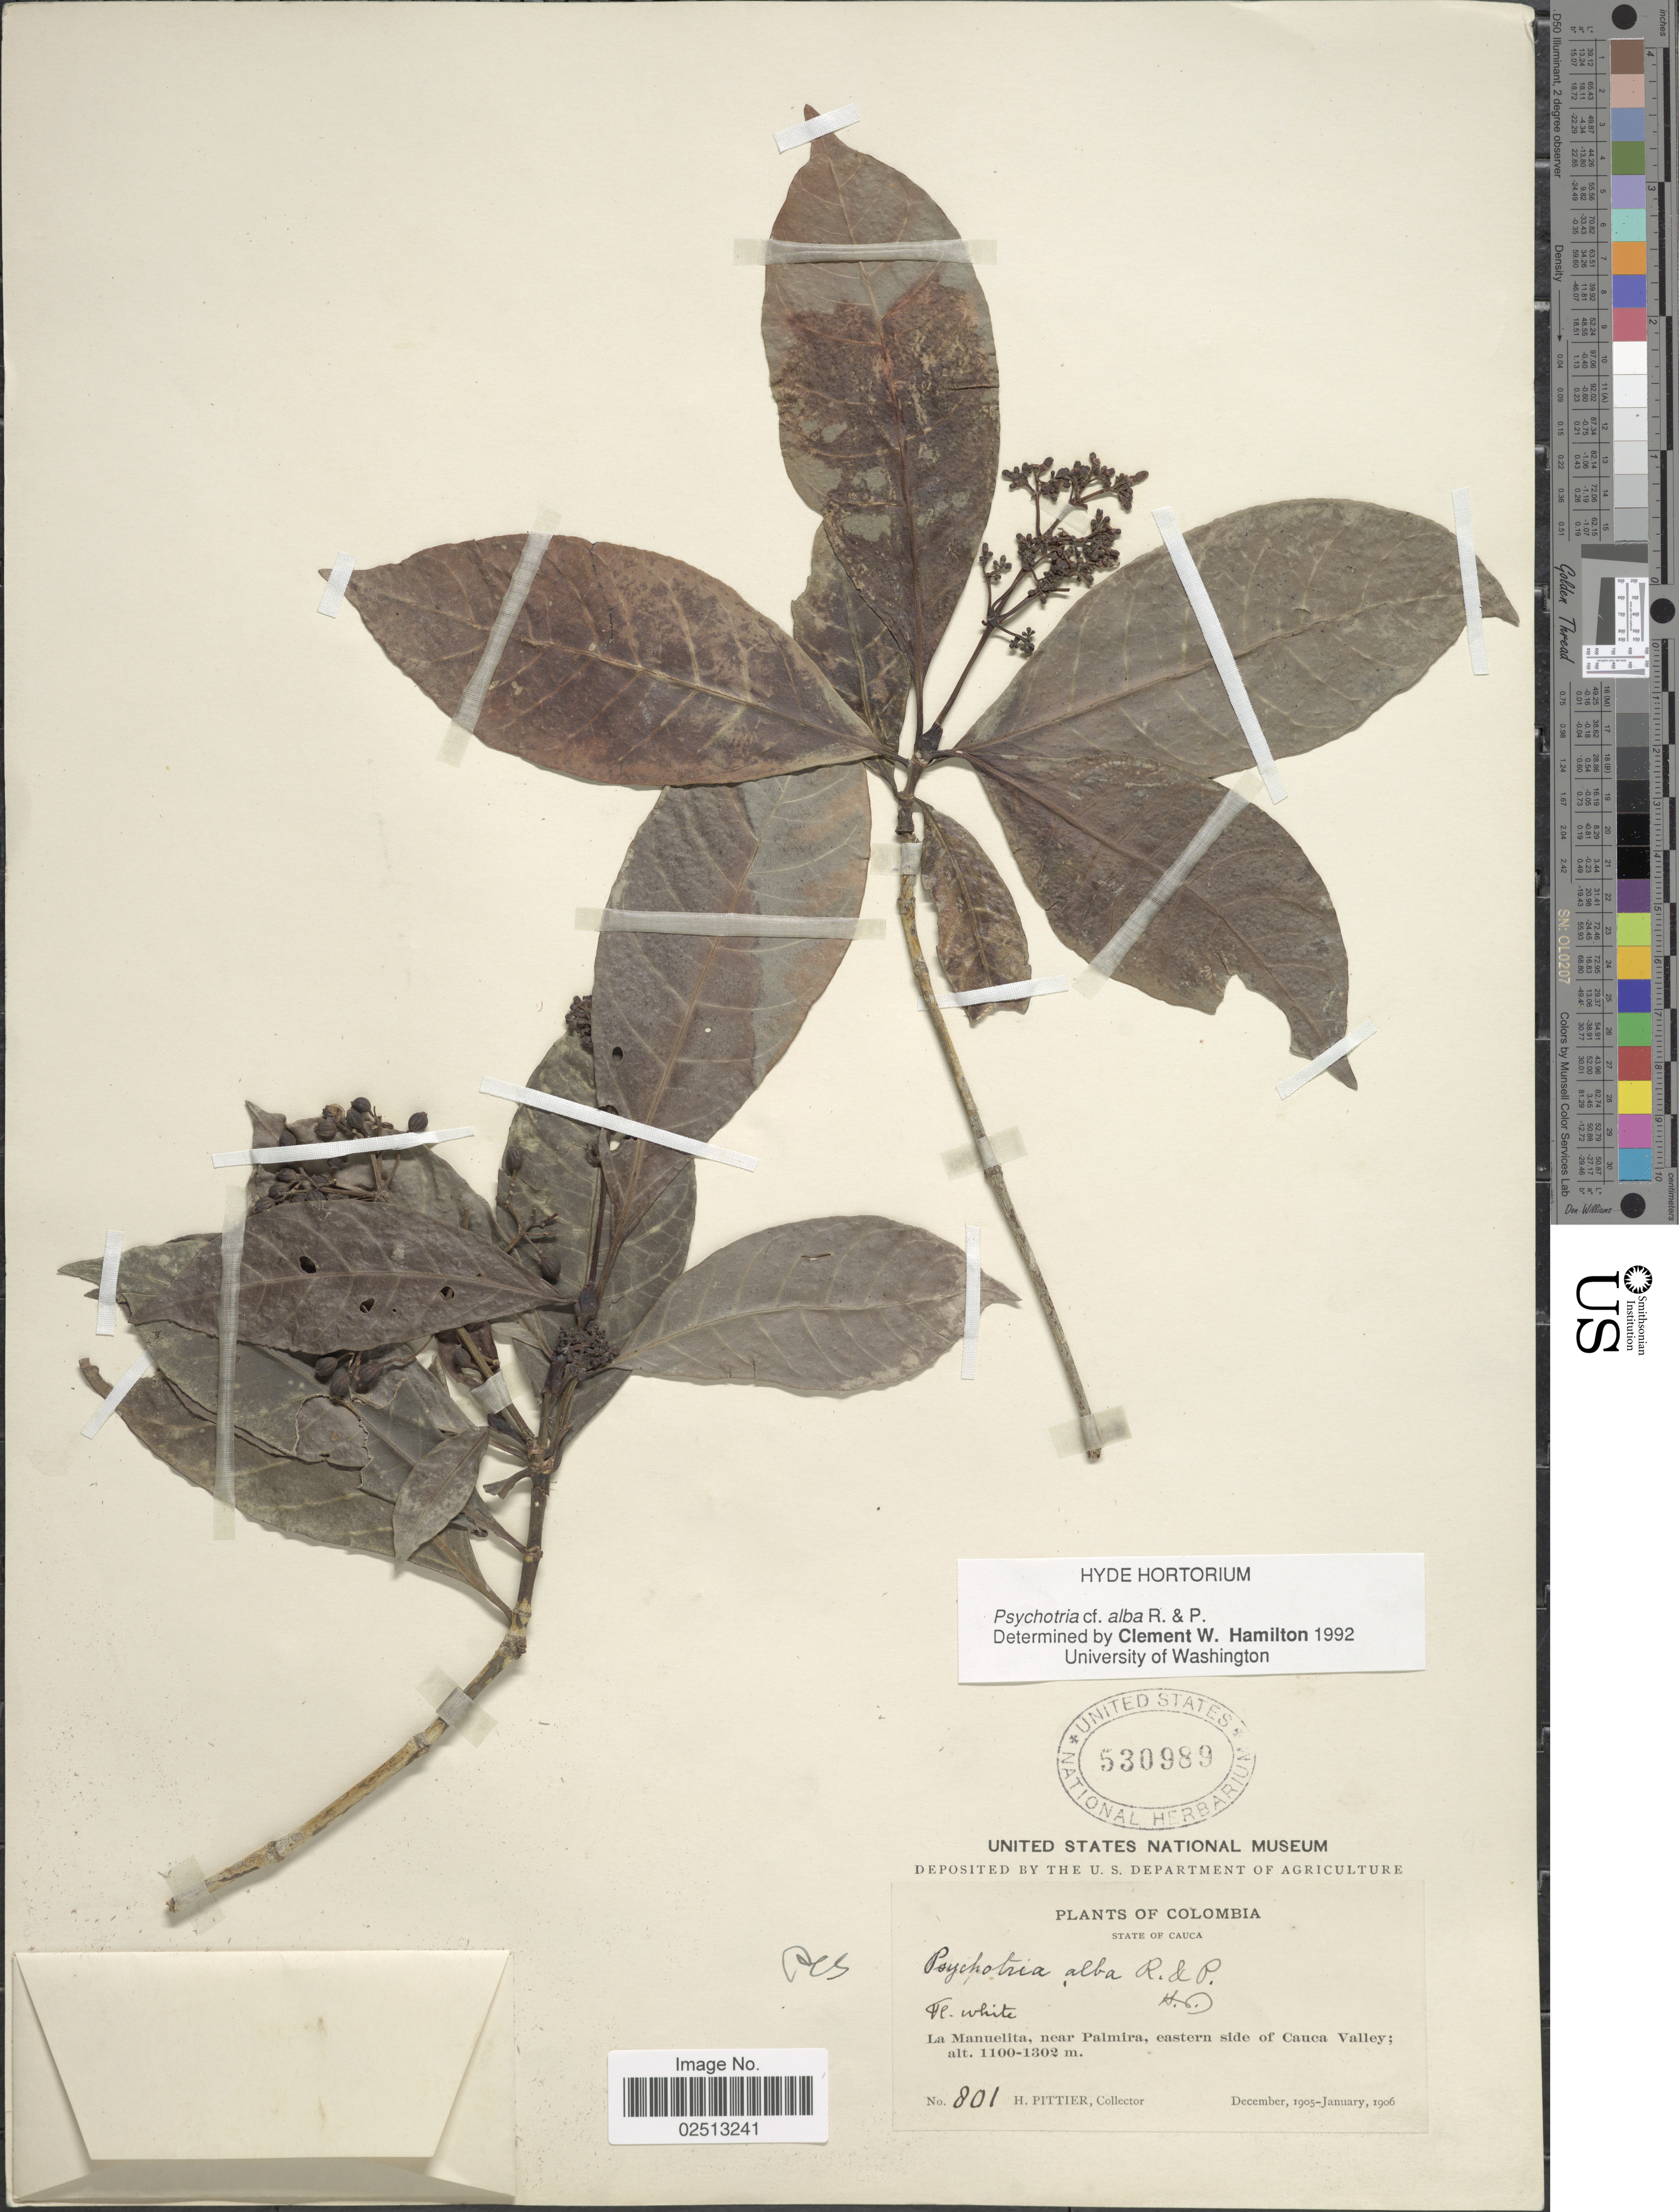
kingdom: Plantae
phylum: Tracheophyta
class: Magnoliopsida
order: Gentianales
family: Rubiaceae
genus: Psychotria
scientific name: Psychotria alba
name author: Ruiz & Pav.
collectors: H. F. Pittier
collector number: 801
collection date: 1905-12/1906-01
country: Colombia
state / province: Cauca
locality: State of Cauca, La Manuelita, near Palmira, eastern side of Cauca Valley.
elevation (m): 1100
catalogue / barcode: US 530989